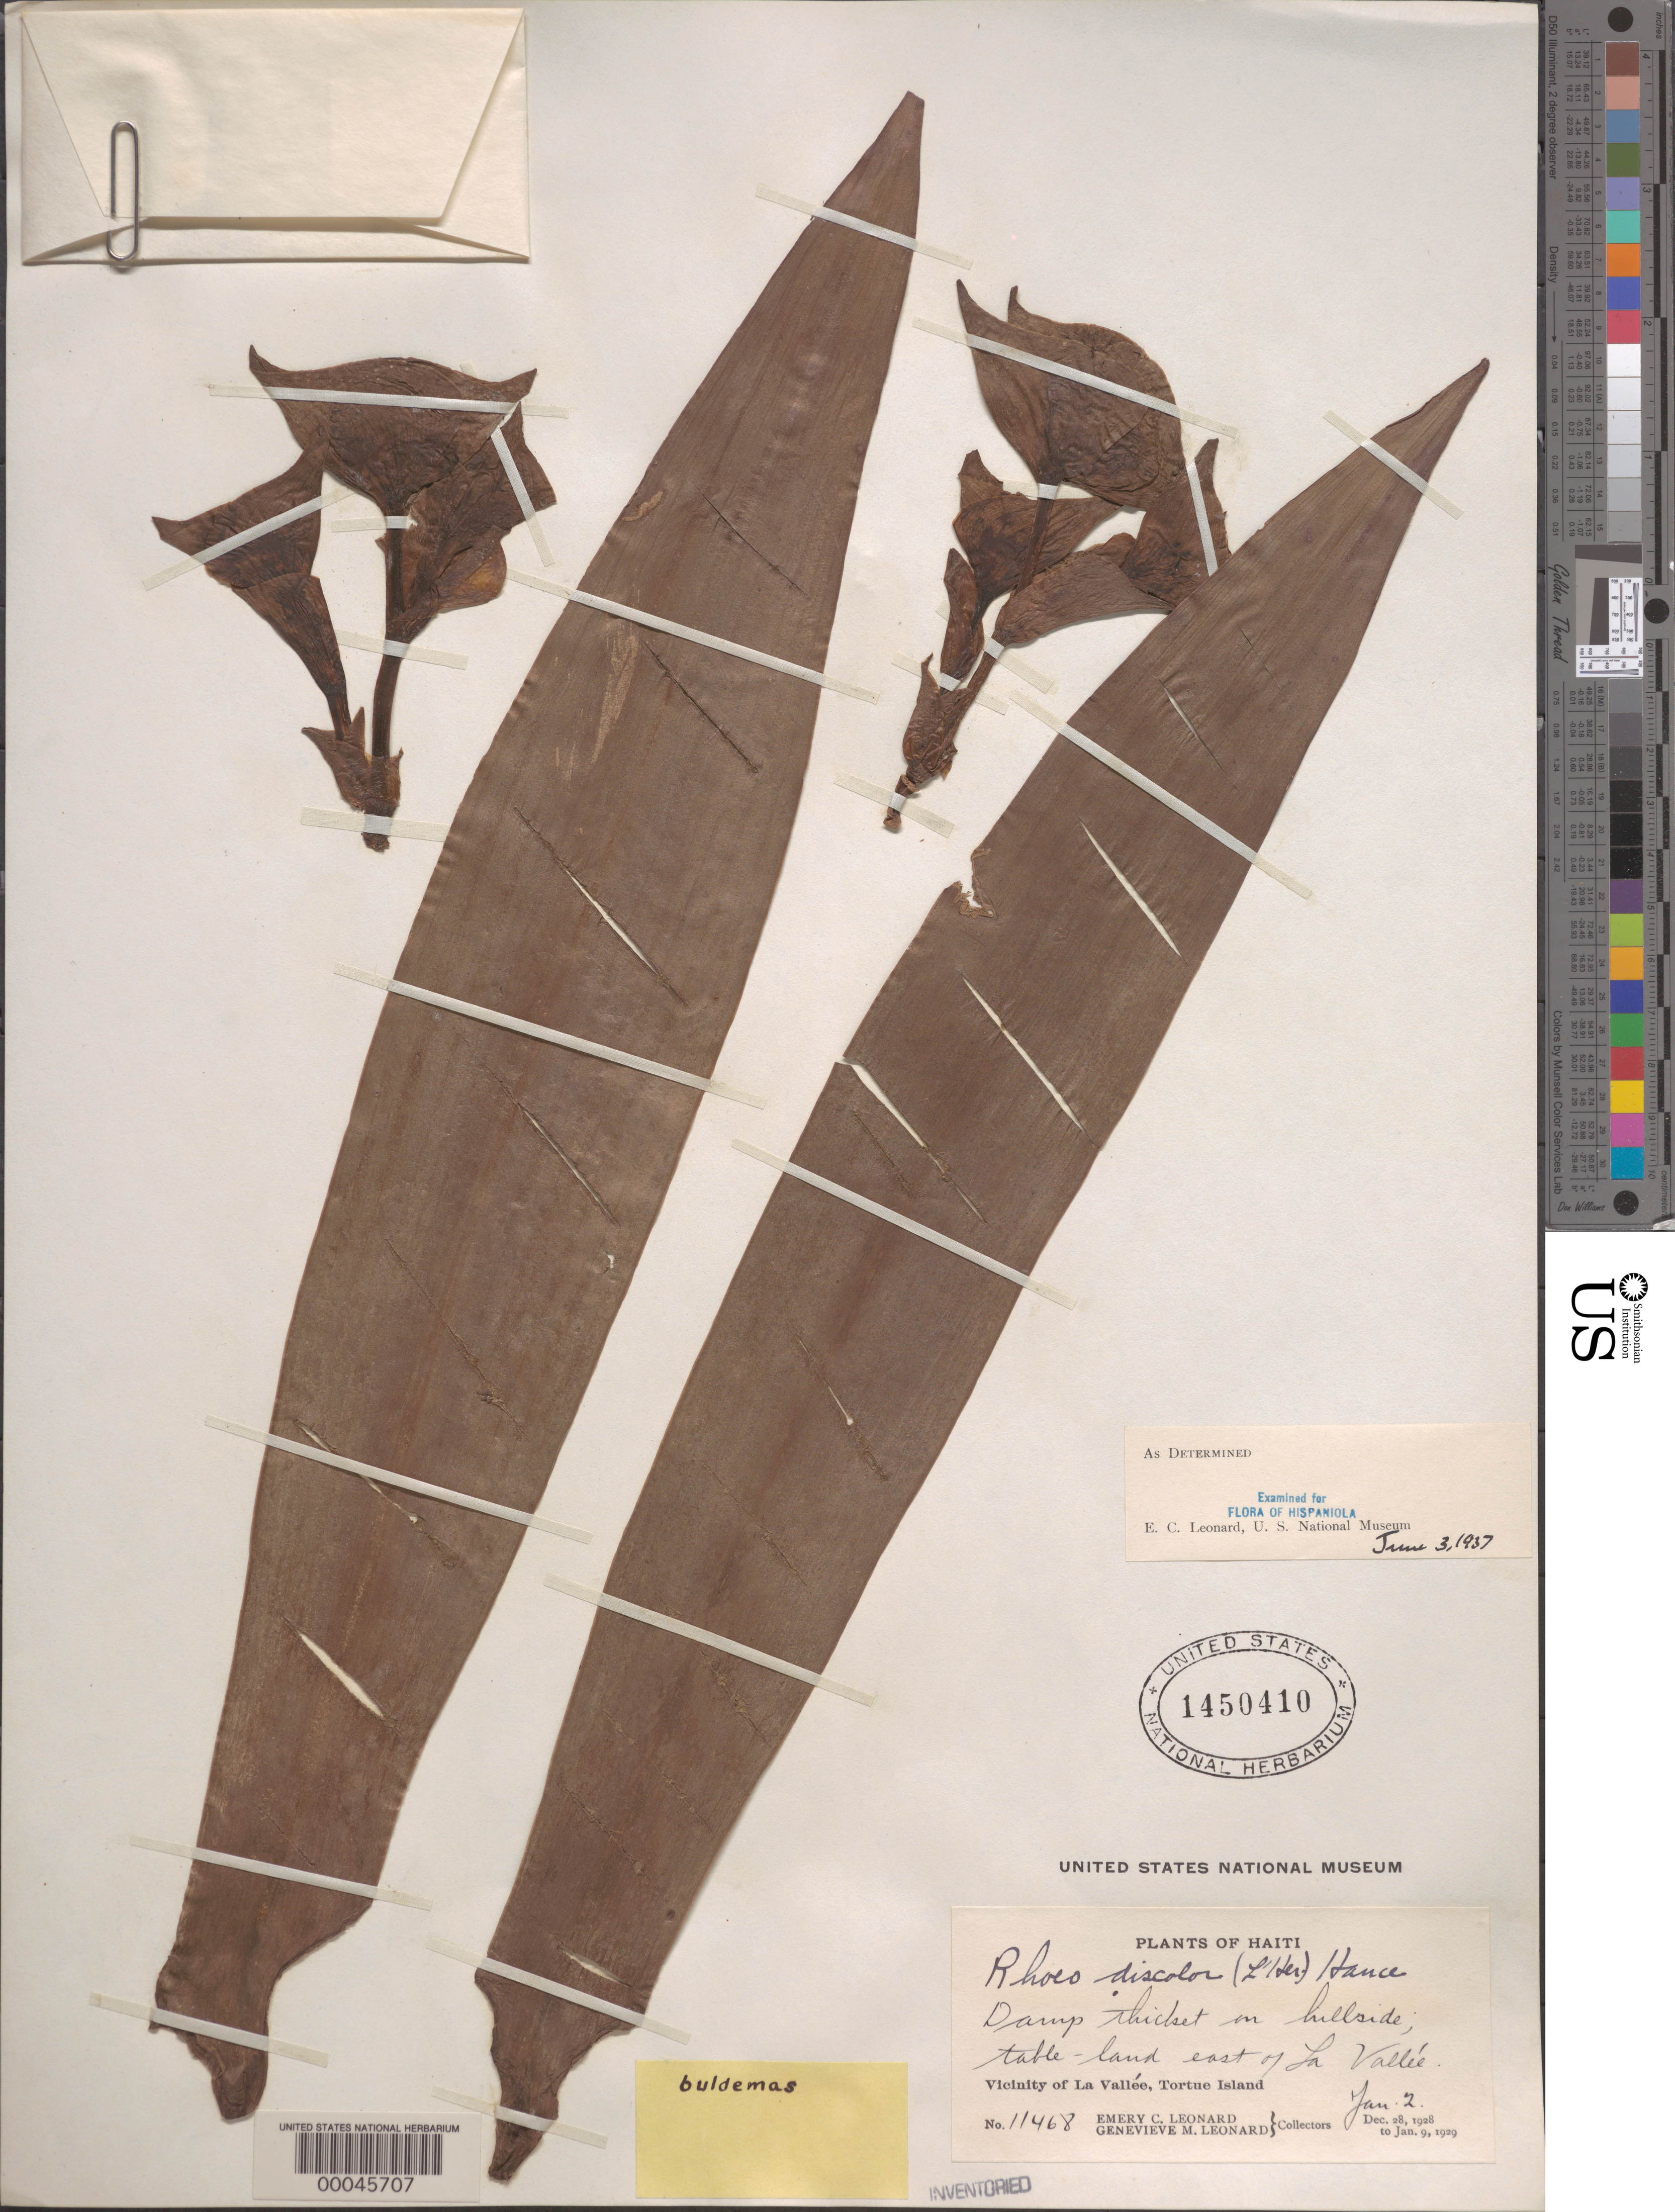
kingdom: Plantae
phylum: Tracheophyta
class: Liliopsida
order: Commelinales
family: Commelinaceae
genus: Tradescantia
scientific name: Tradescantia spathacea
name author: Sw.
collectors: E. C. Leonard & G. M. Leonard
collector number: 11468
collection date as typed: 28 Dec 1928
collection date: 1928-12-28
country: Haiti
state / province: Nord-Ouest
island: Tortuga Island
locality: E of la vallee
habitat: Damp thicket, hillside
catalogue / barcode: US 1450410